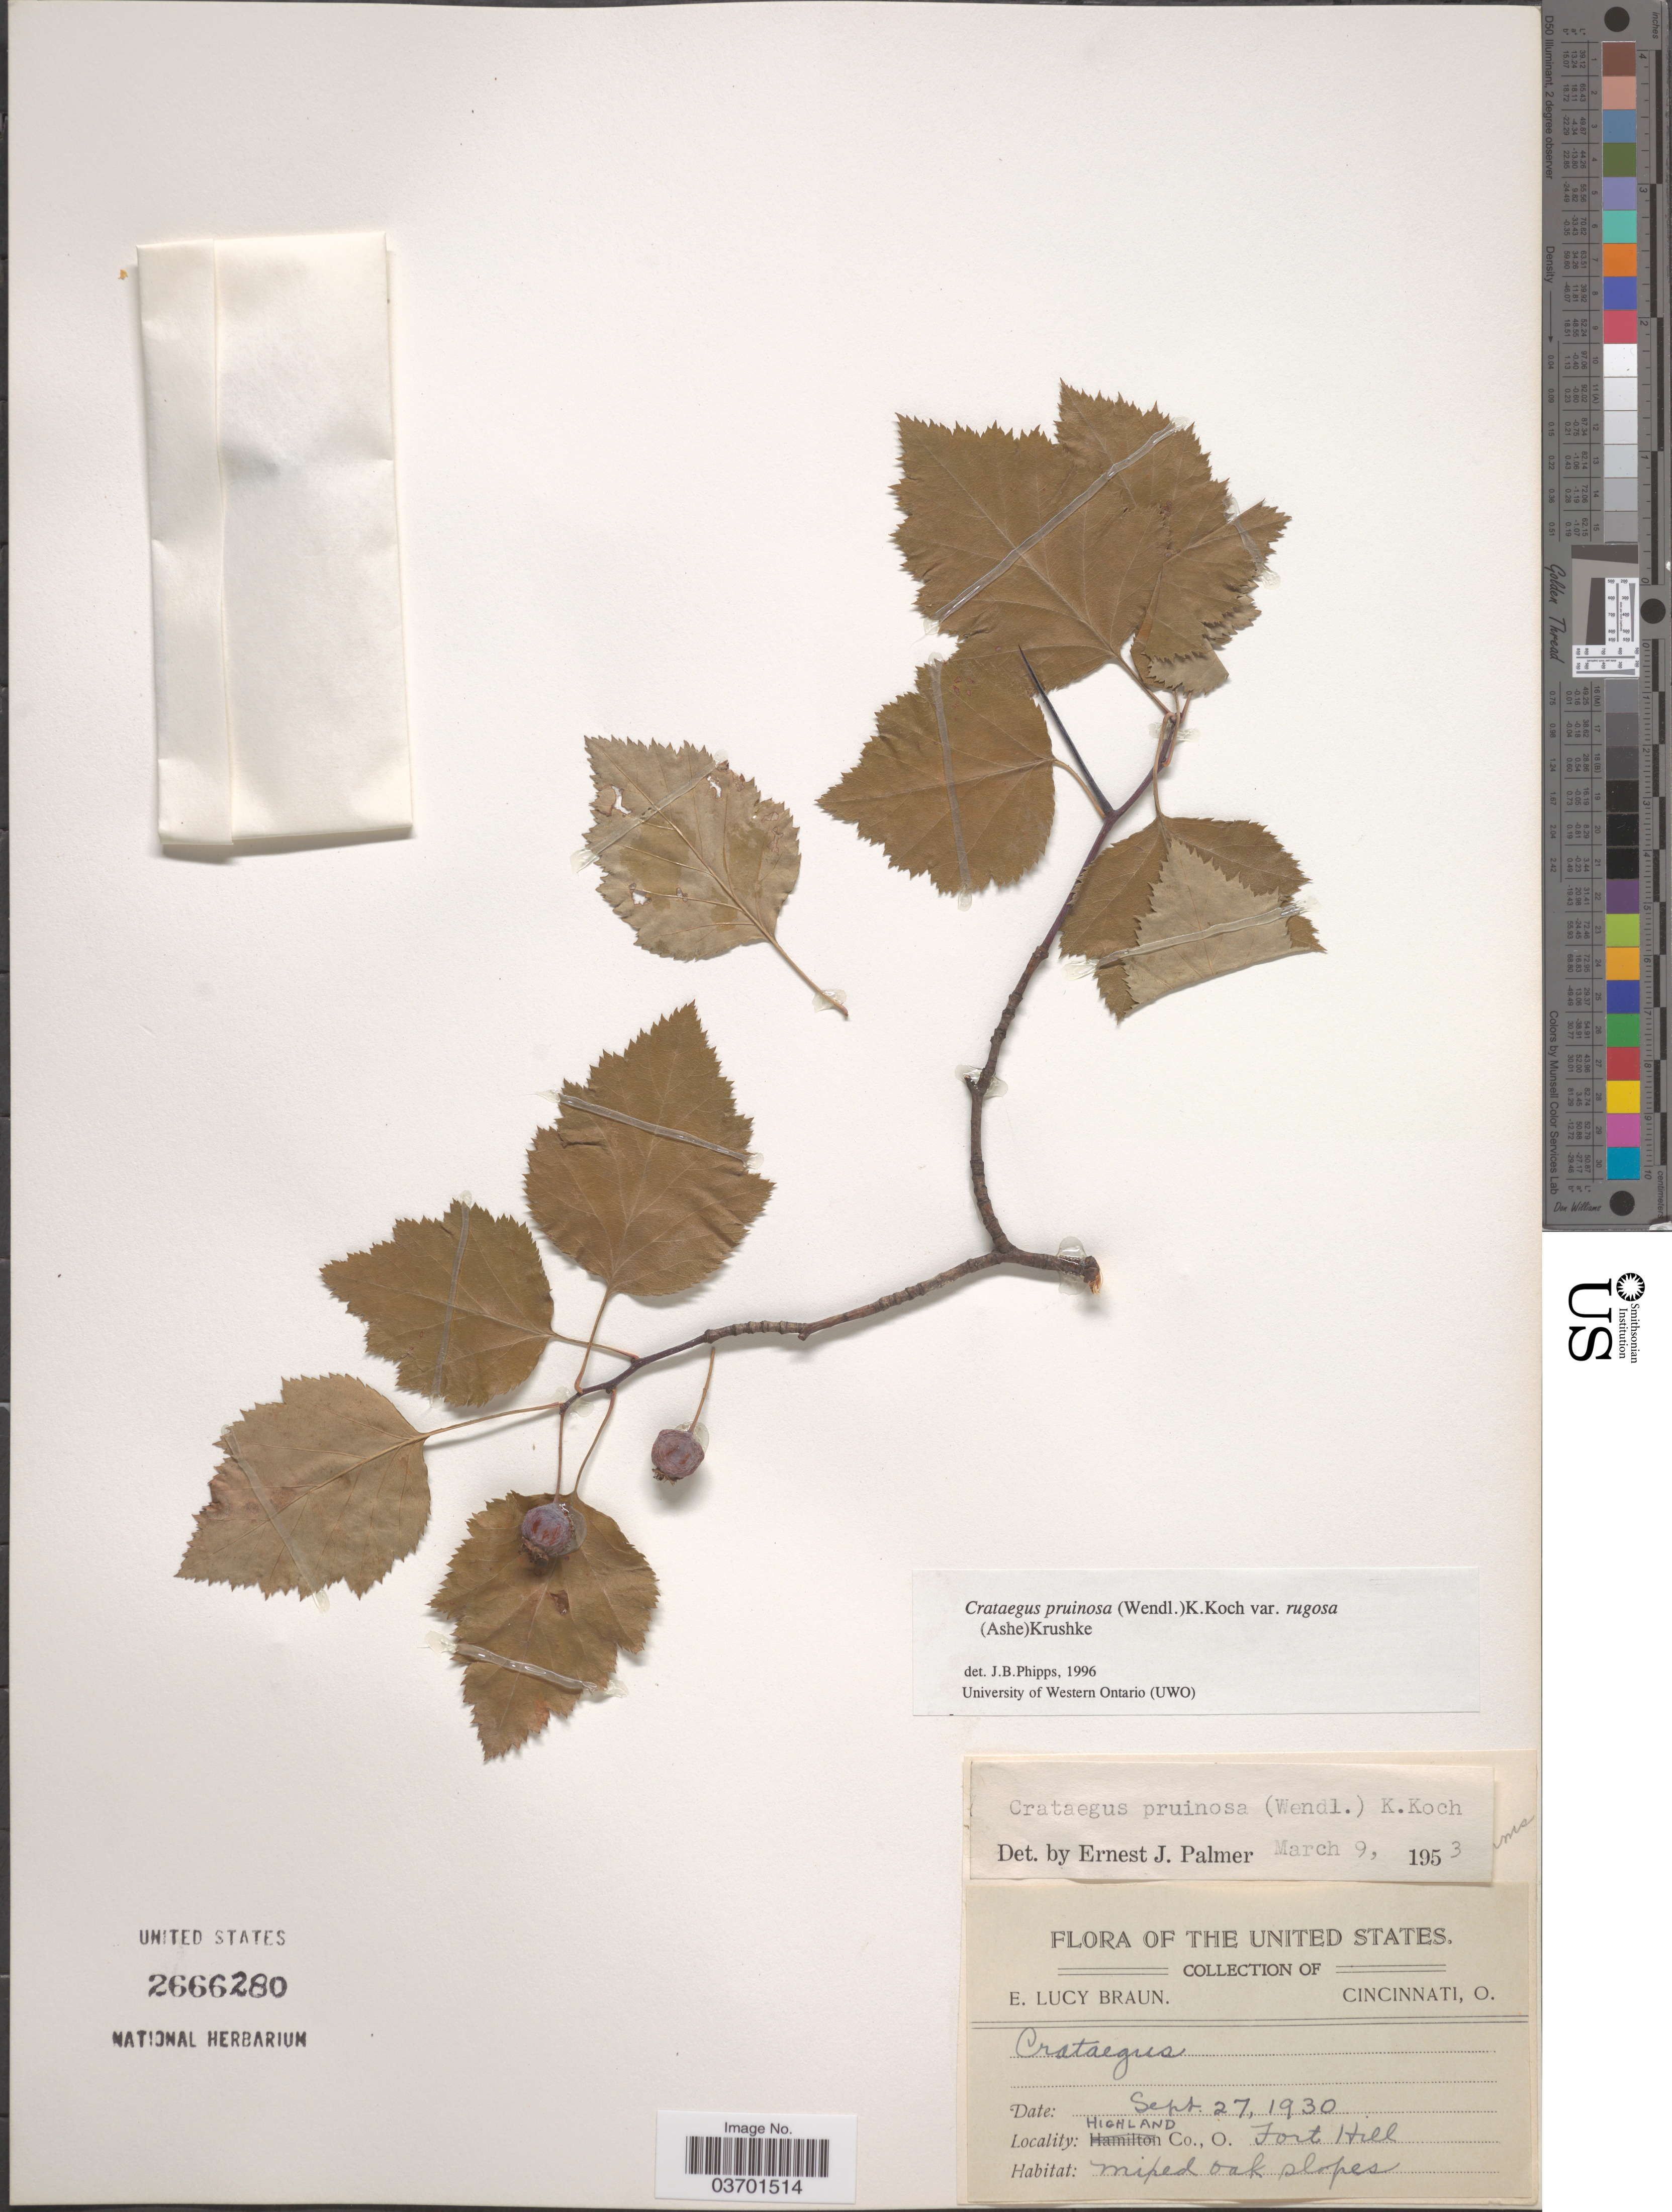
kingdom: Plantae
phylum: Tracheophyta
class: Magnoliopsida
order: Rosales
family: Rosaceae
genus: Crataegus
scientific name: Crataegus pruinosa var. rugosa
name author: (Ashe) Kruschke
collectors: E. L. Braun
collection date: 1930-09-27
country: United States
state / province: Ohio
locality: Highland Co., Fort Hill.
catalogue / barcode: US 2666280